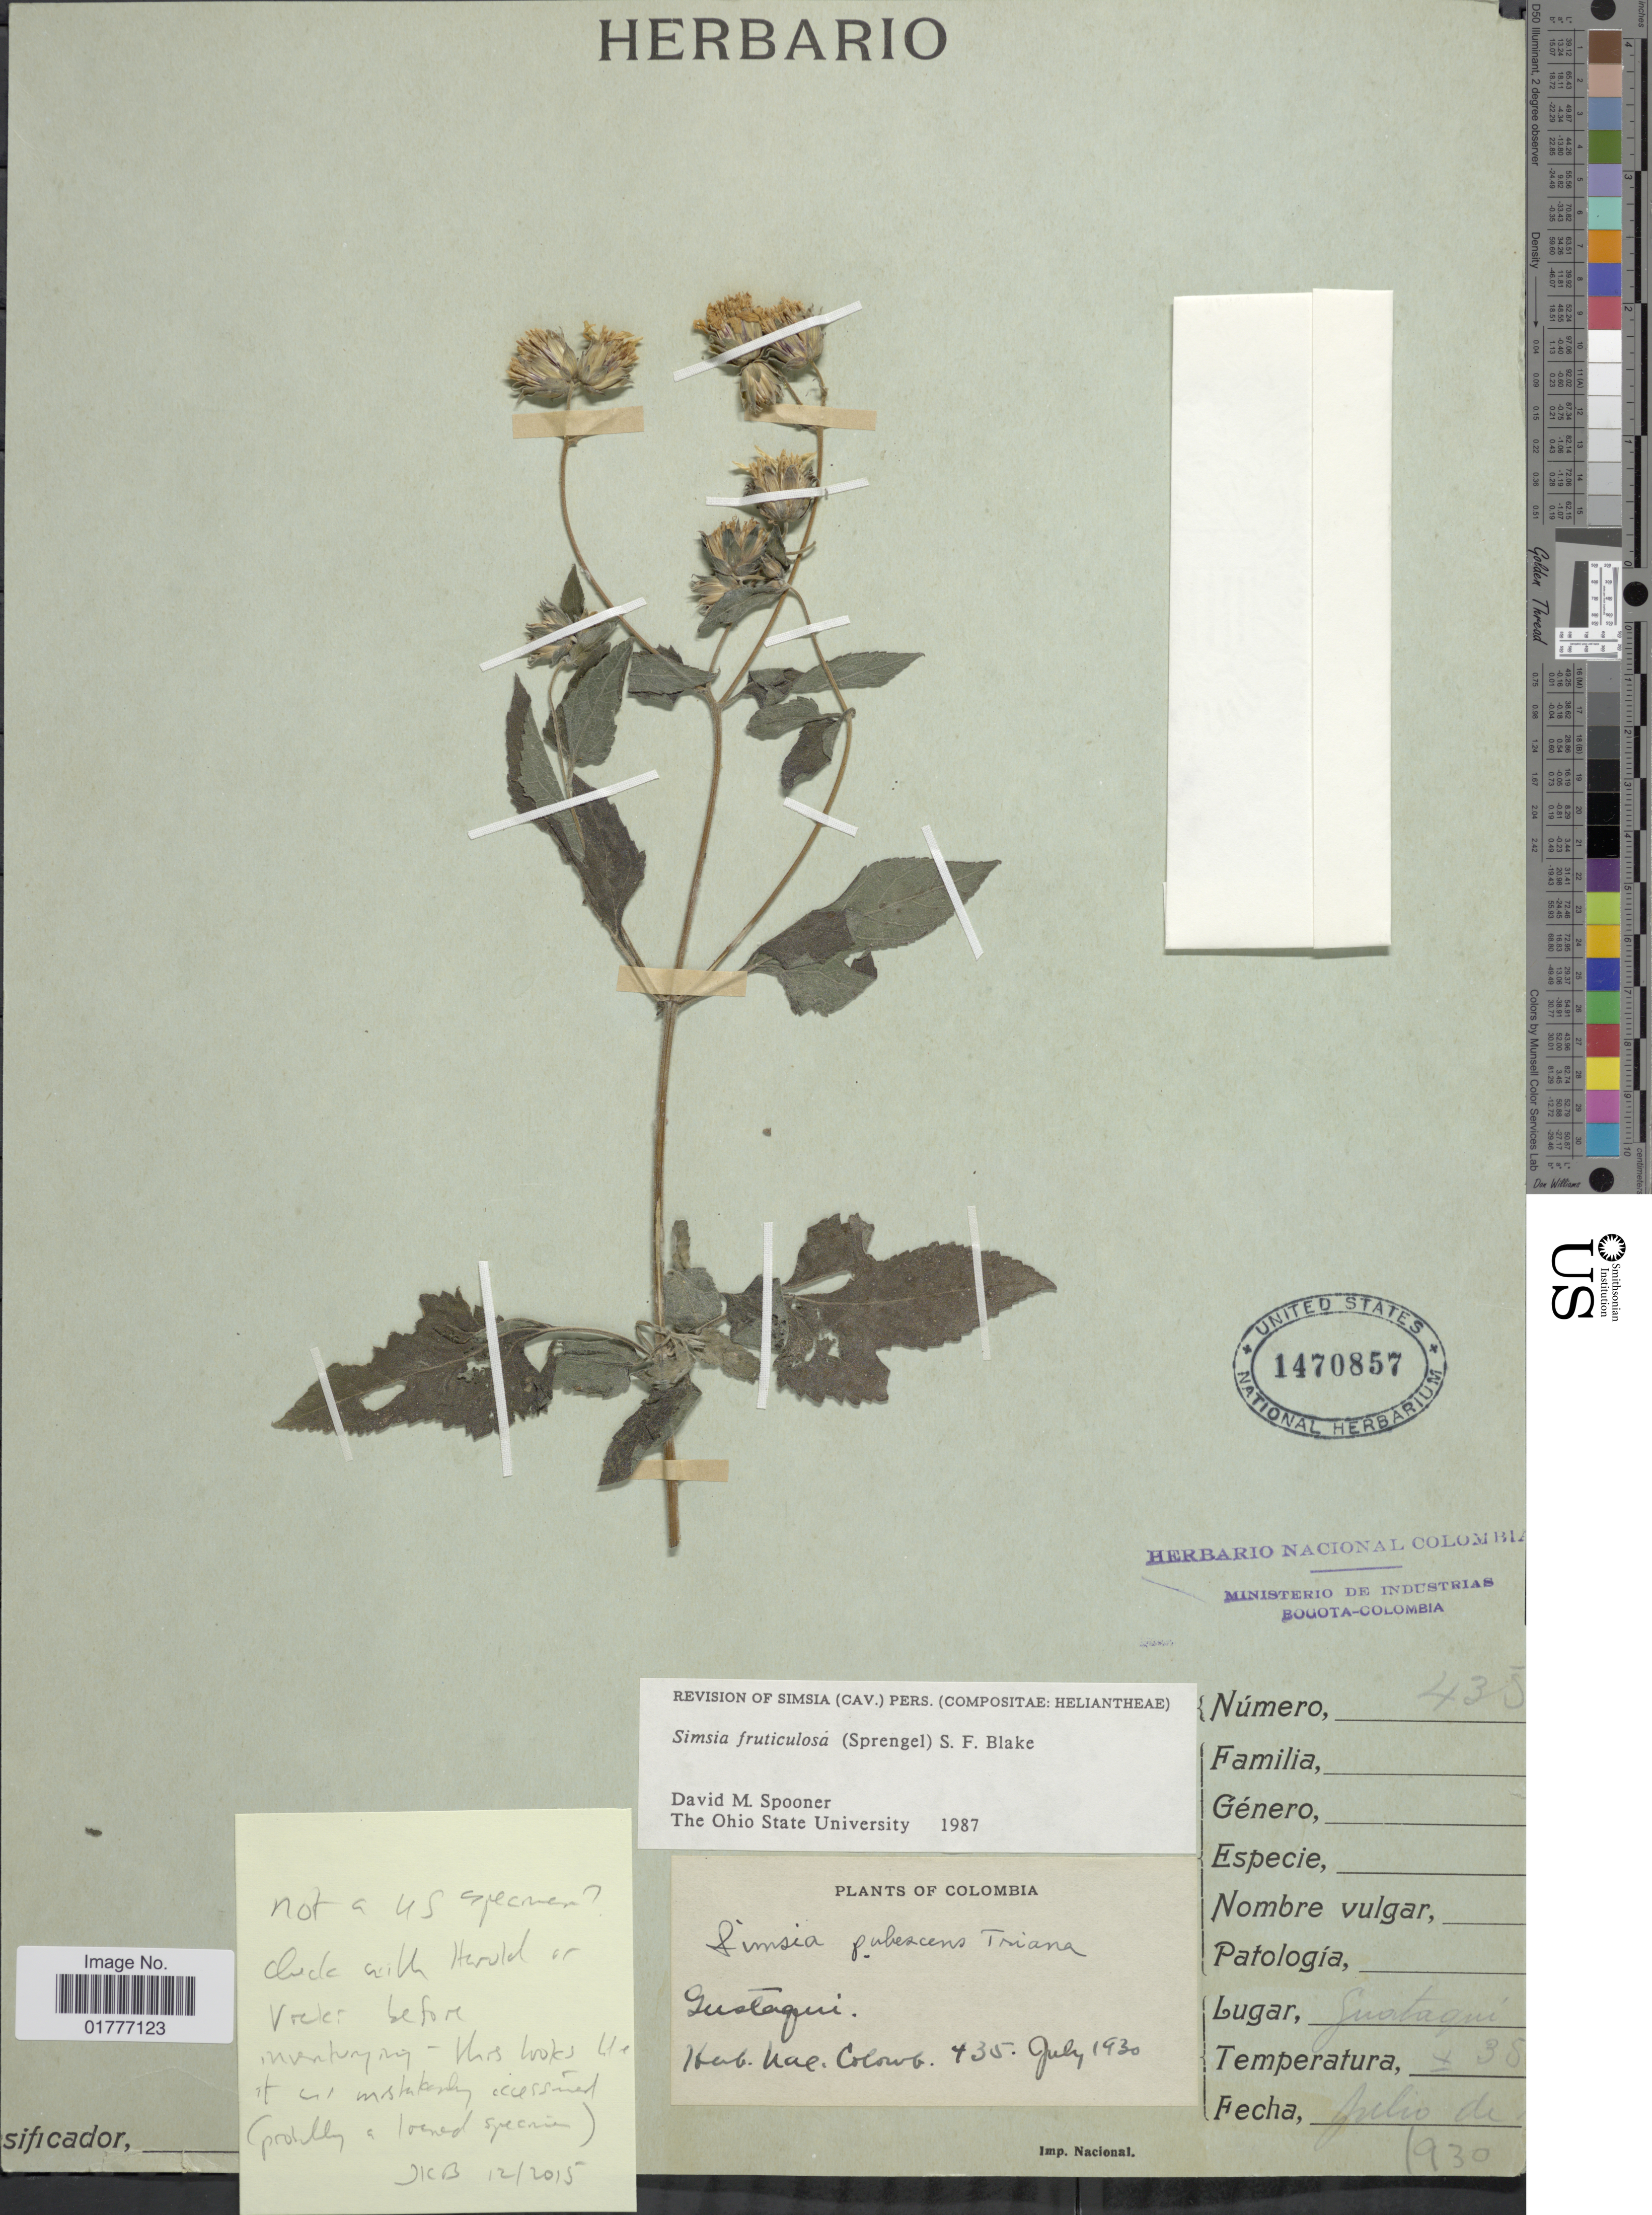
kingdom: Plantae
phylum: Tracheophyta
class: Magnoliopsida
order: Asterales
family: Asteraceae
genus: Simsia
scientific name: Simsia fruticulosa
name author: (Spreng.) S.F. Blake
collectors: ex herb. Nac. Colombiana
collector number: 435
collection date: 1930-07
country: Colombia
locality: Gustagui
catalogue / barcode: US 1470857